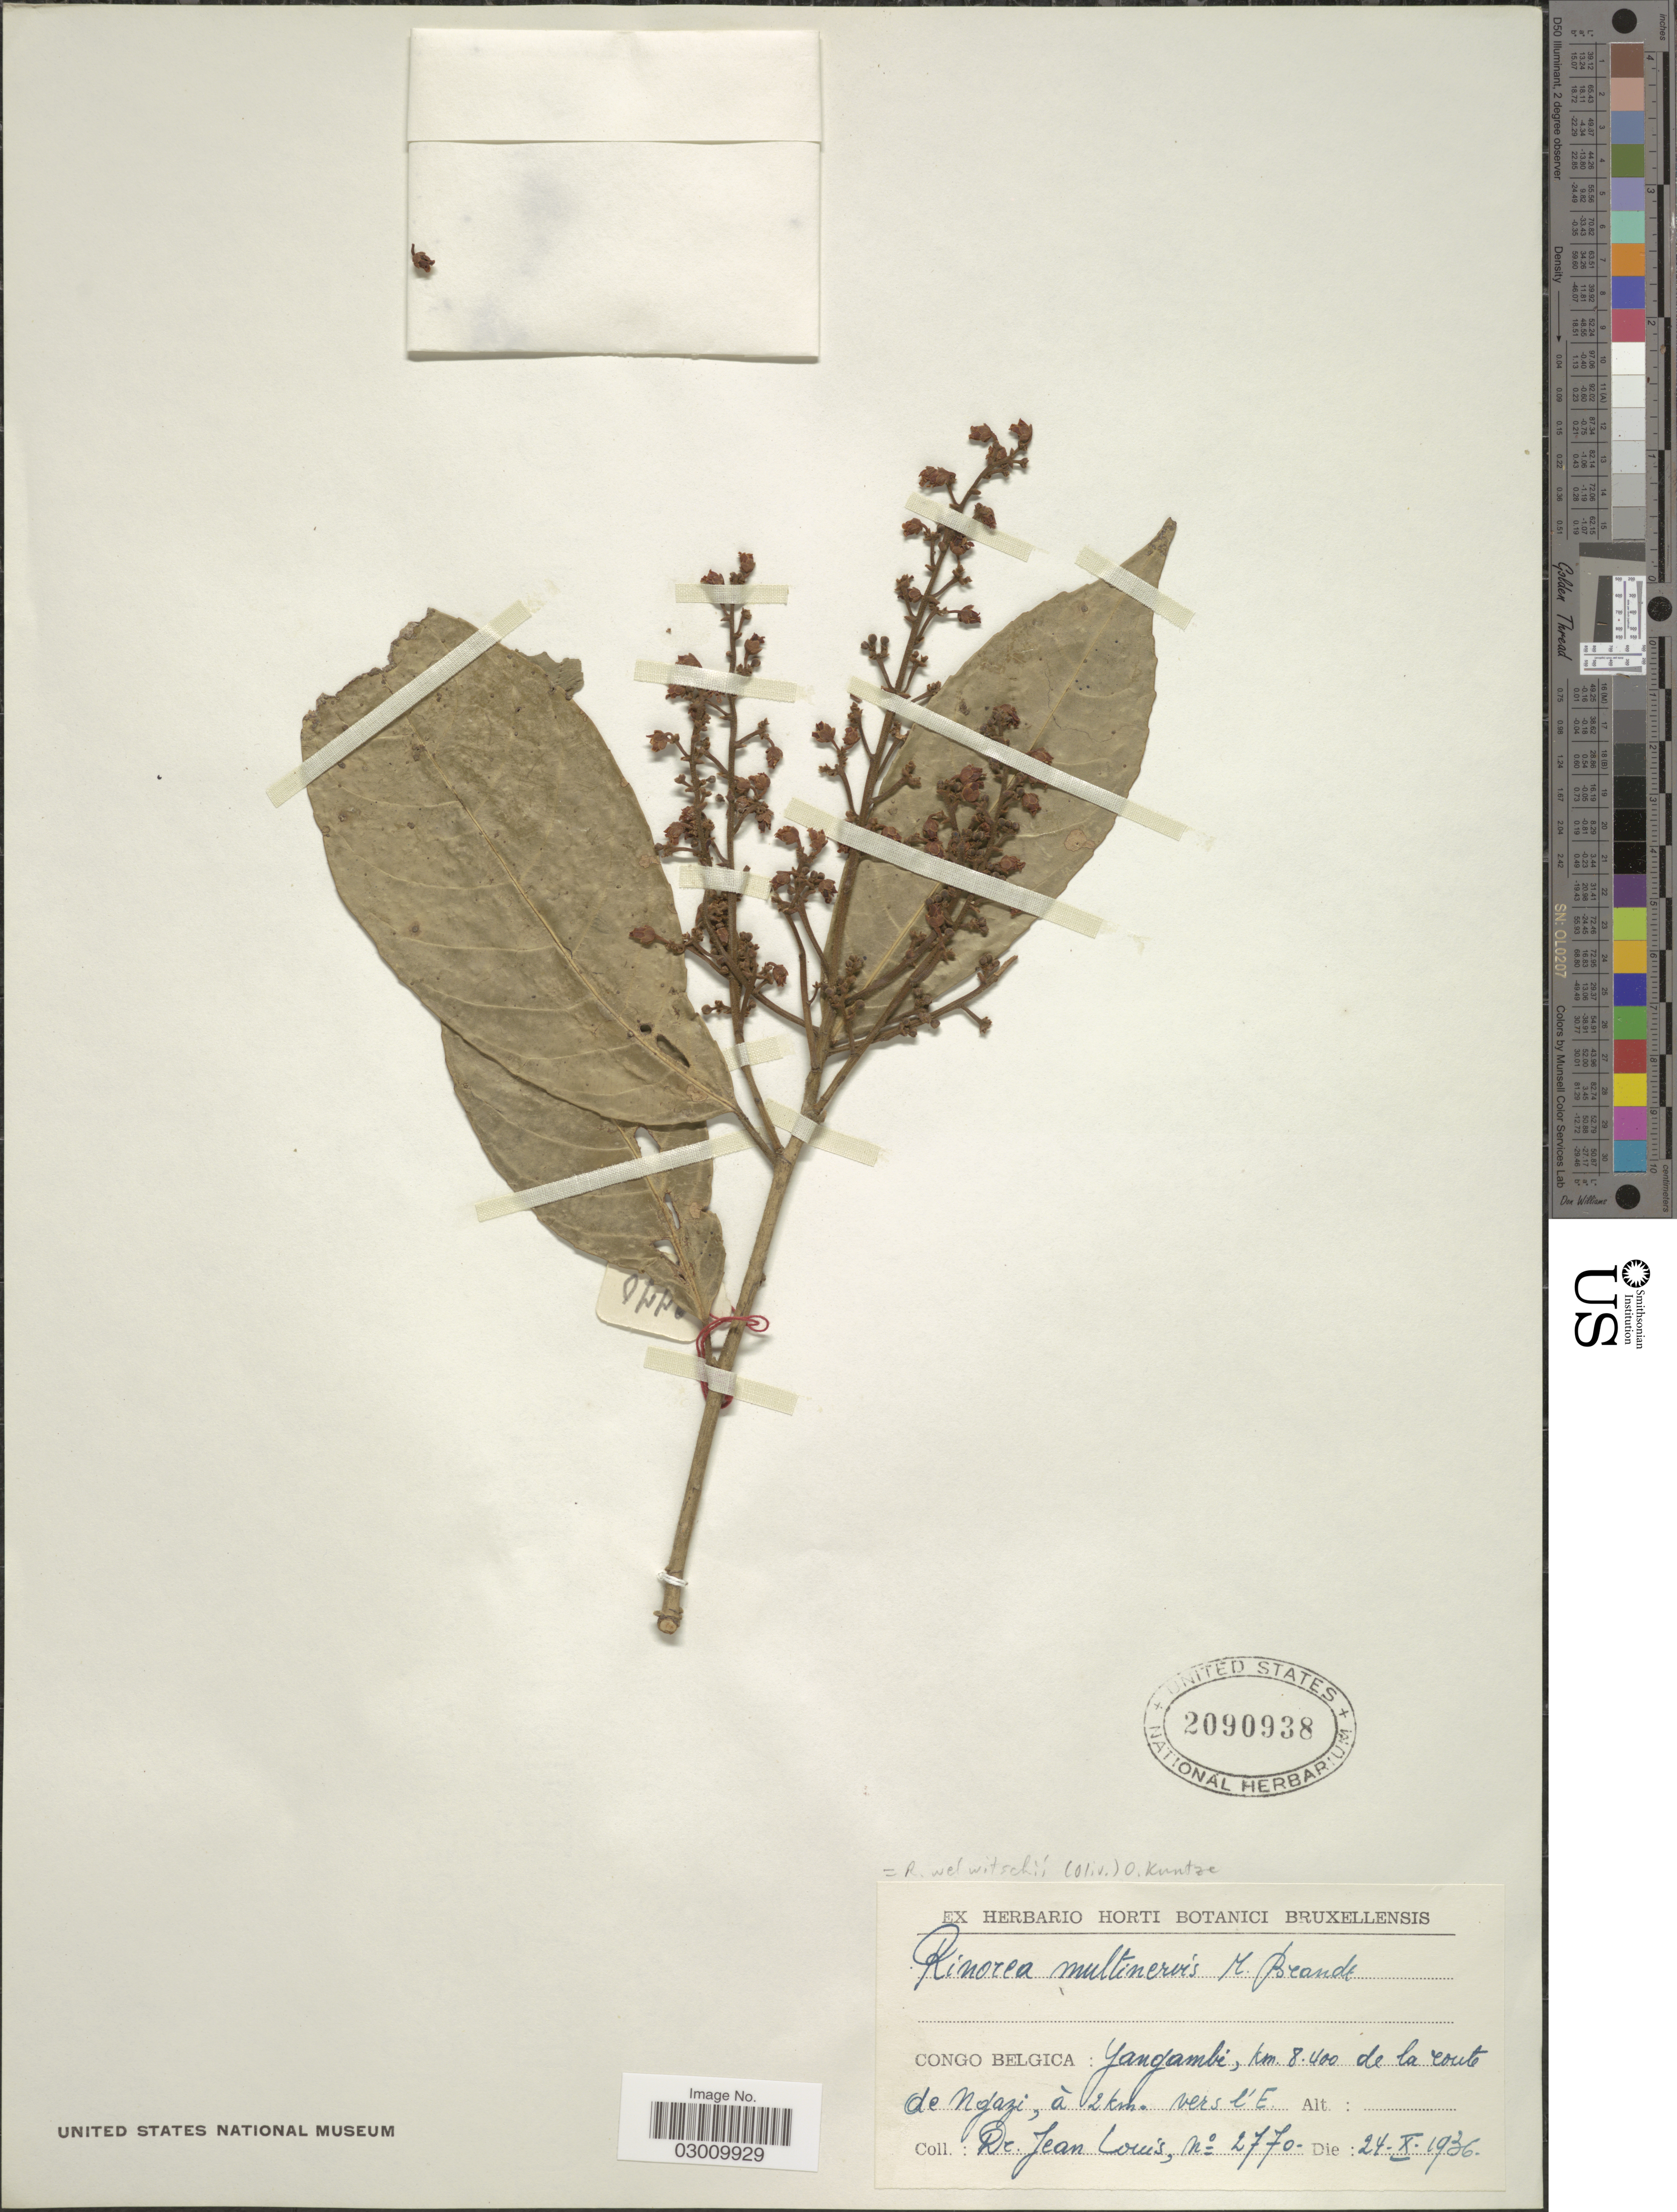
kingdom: Plantae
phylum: Tracheophyta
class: Magnoliopsida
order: Malpighiales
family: Violaceae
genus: Rinorea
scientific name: Rinorea welwitschii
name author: (Oliv.) Kuntze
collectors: J. Louis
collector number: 2770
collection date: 1936-10-24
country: Congo, Democratic Republic of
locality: Congo Belgica: Yangambi, km. 8.400 de la route de Ngazi, à 2 km. vers l'E.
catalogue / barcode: US 2090938